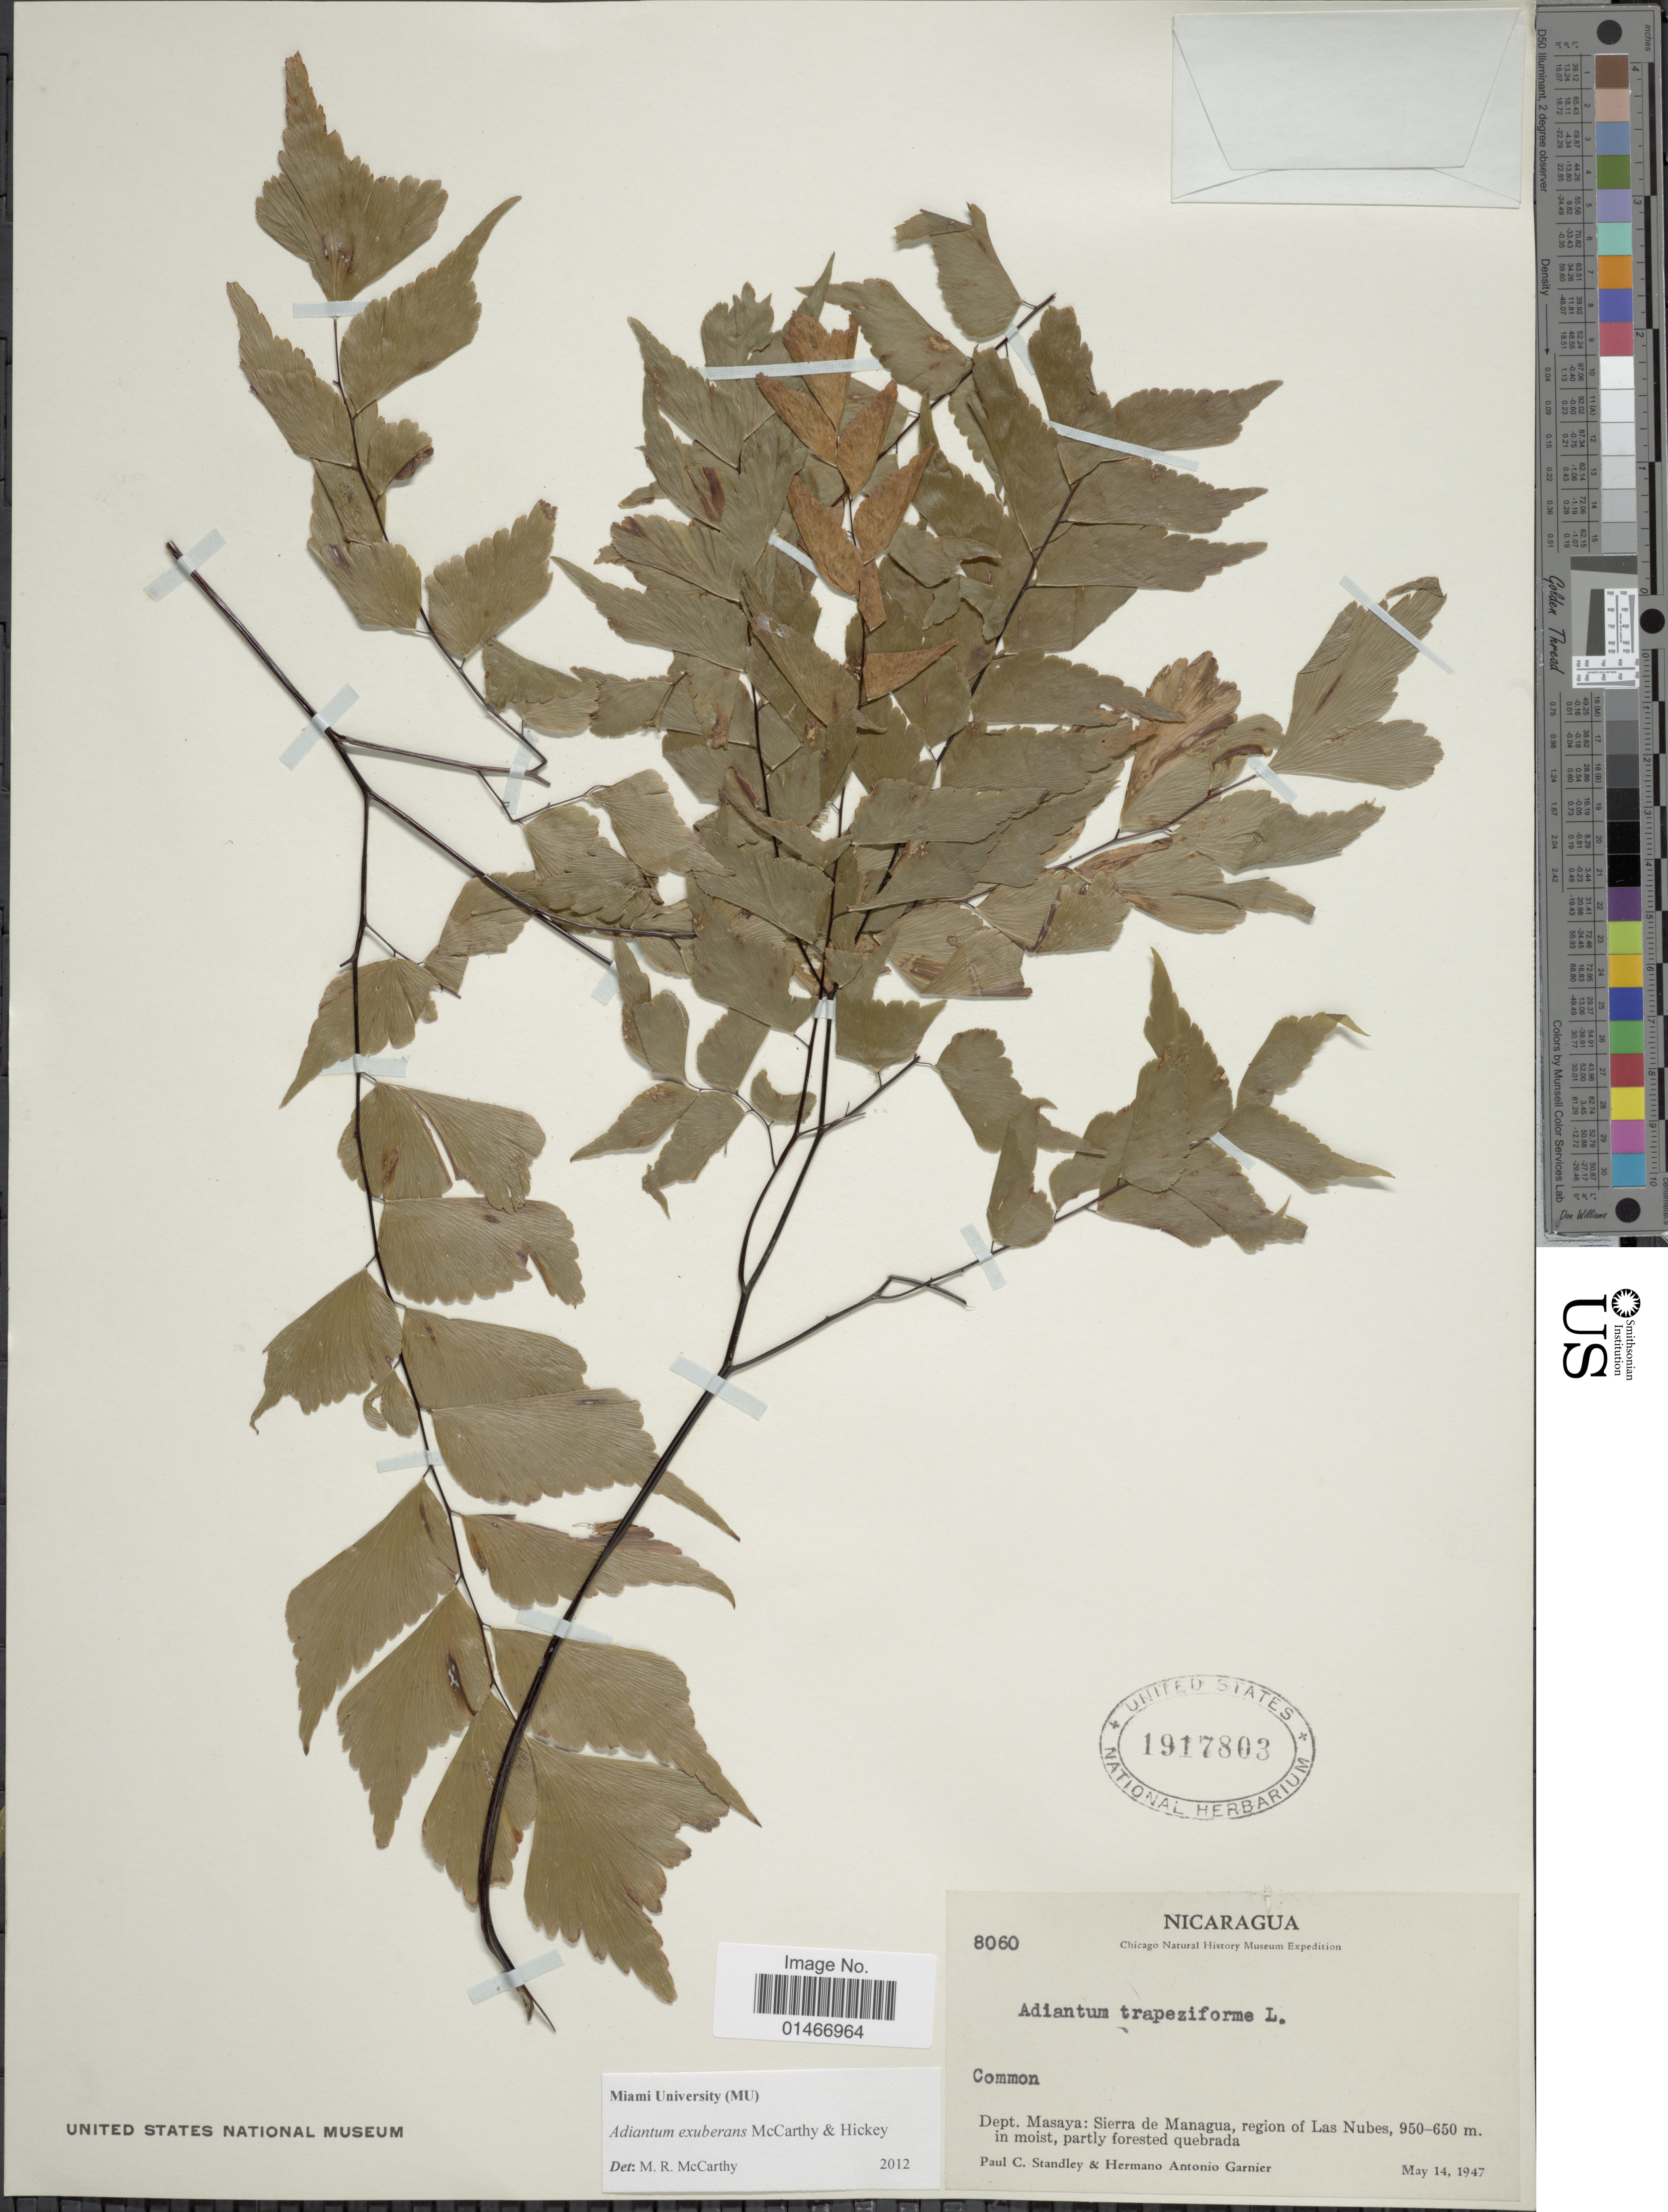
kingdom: Plantae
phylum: Tracheophyta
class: Polypodiopsida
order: Polypodiales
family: Pteridaceae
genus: Adiantum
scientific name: Adiantum exuberans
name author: M.R. McCarthy & Hickey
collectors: P. C. Standley & Bro. A. Garnier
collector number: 8060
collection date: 1947-05-14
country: Nicaragua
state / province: Masaya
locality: Dept. Masaya: Sierra de Managua, region of Las Nubes.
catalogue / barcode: US 1917803